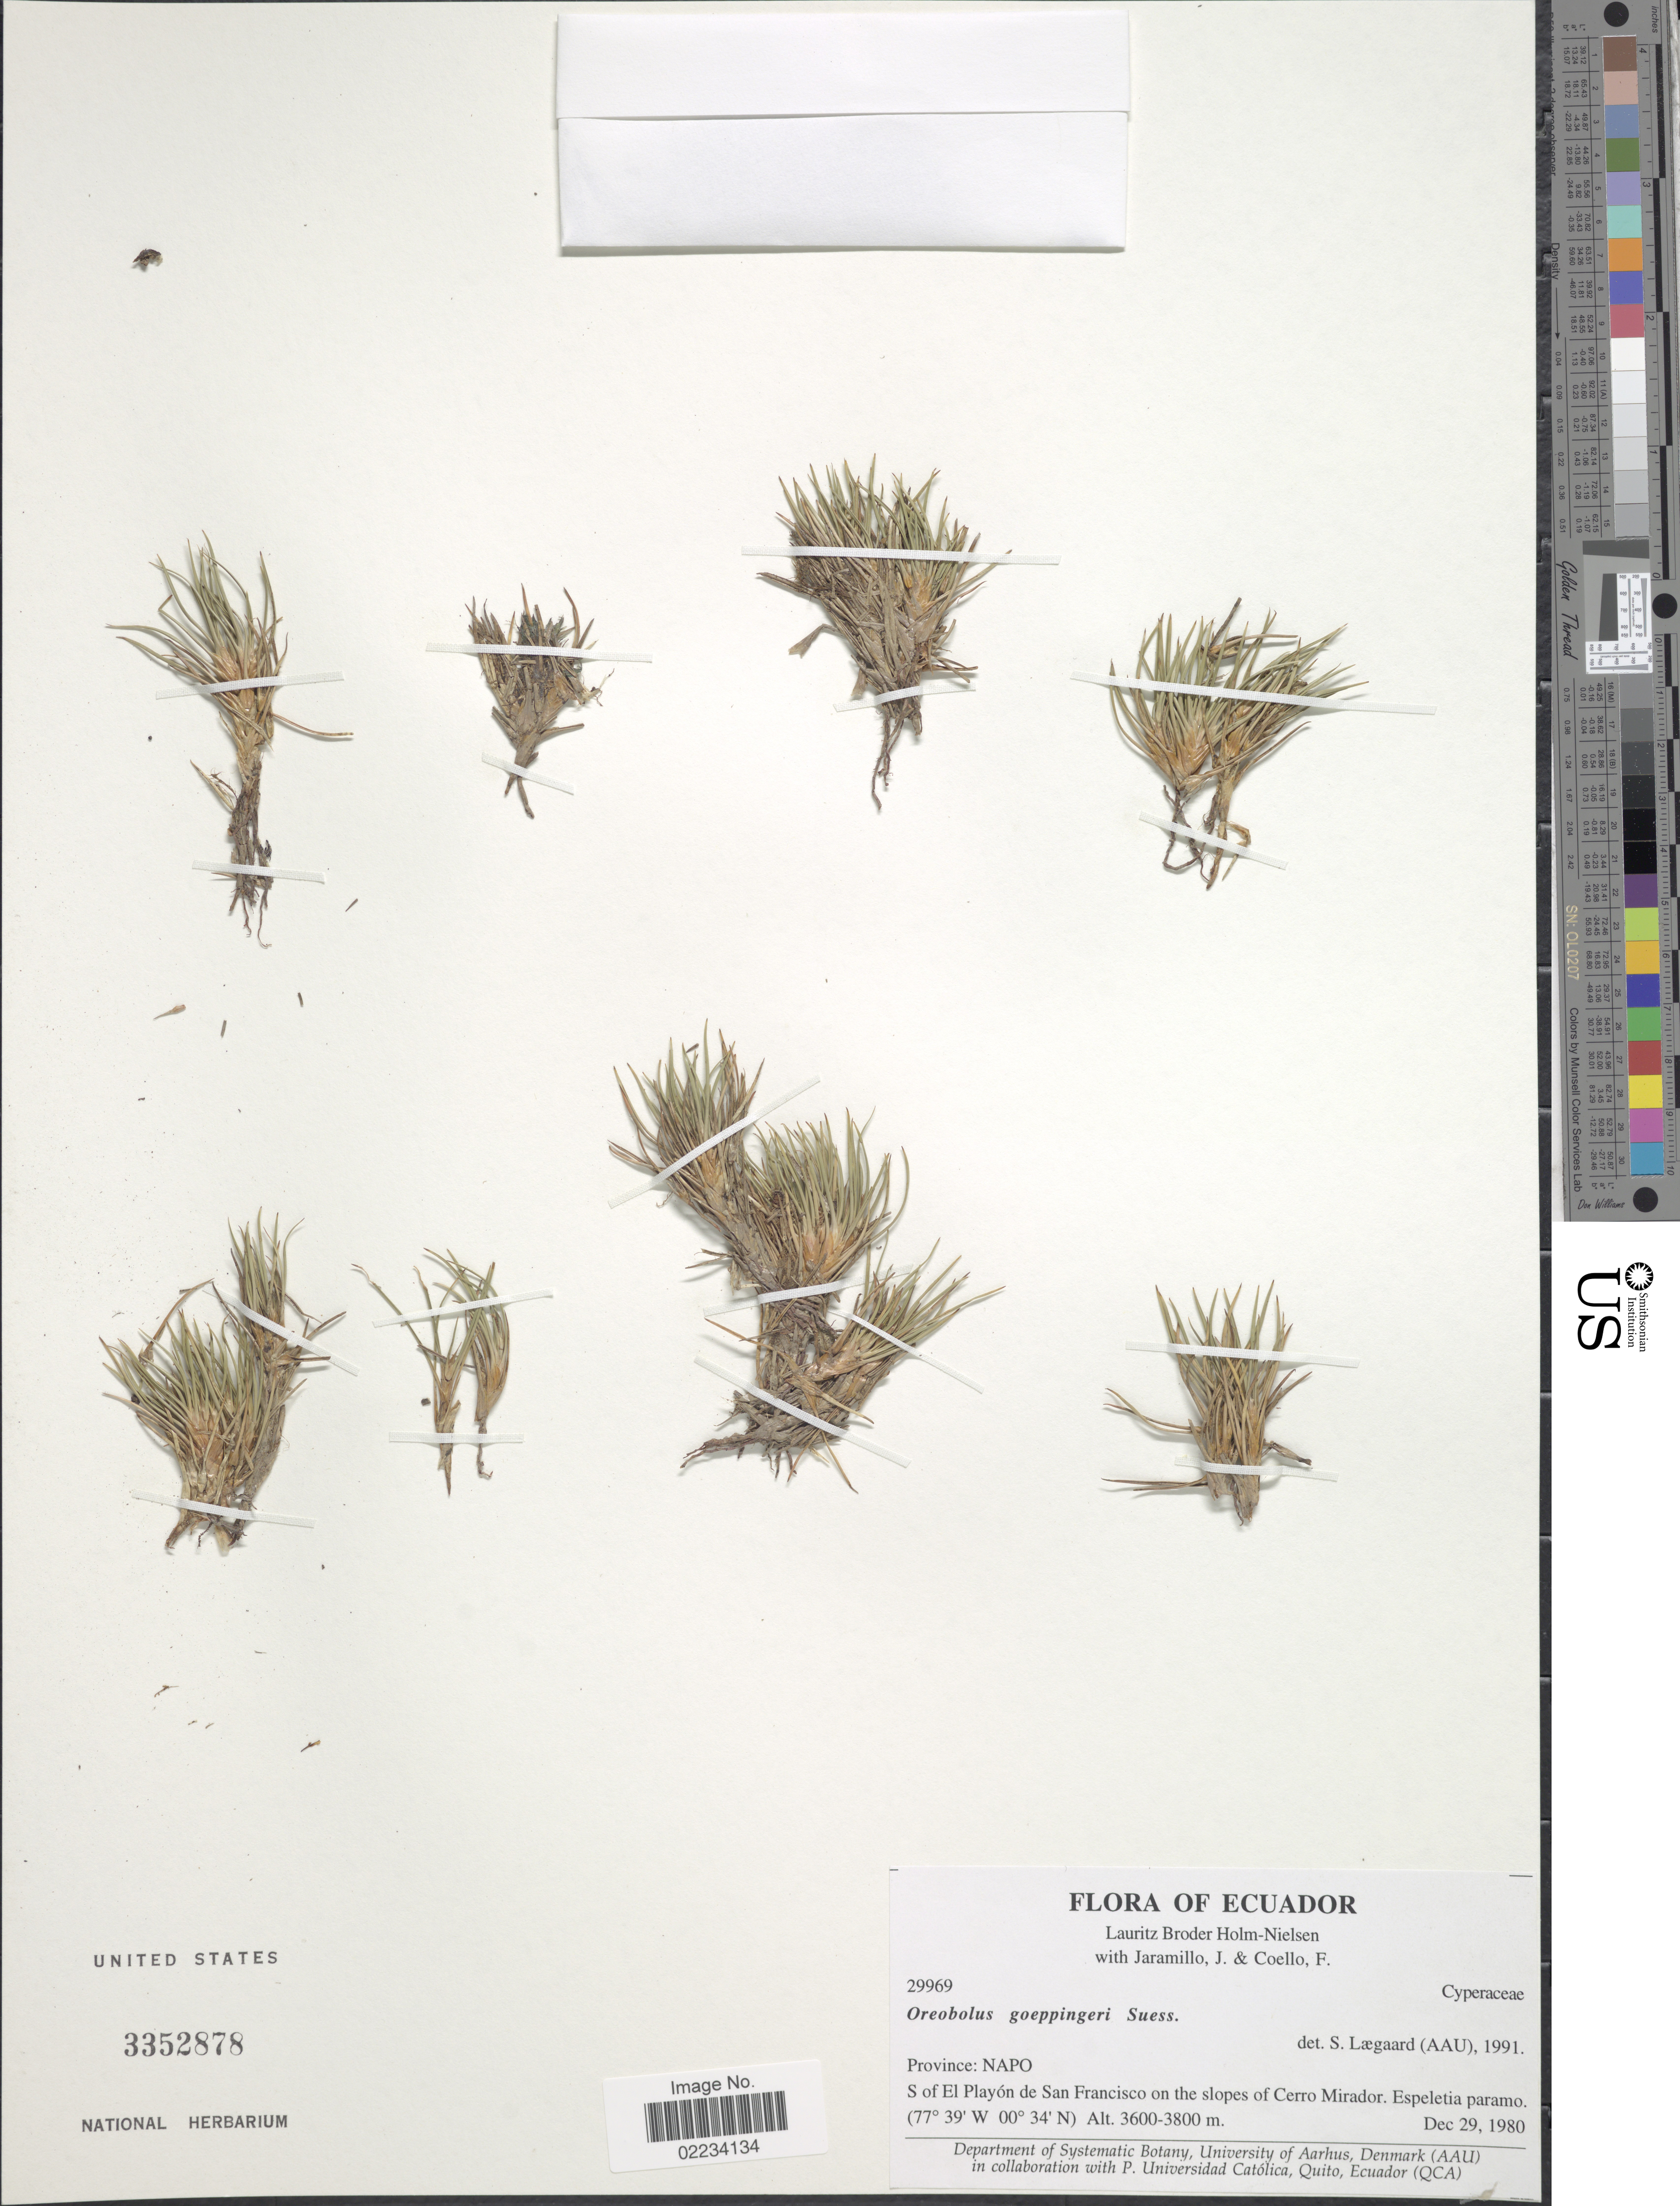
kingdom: Plantae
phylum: Tracheophyta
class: Liliopsida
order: Poales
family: Cyperaceae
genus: Oreobolus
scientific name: Oreobolus goeppingeri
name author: Suess.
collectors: L. B. Holm-Nielsen, J. Jaramillo & F. Coello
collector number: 29969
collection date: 1980-12-29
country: Ecuador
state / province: Napo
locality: S of El Playón de San Francisco on the slopes of Cerro Mirador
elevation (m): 3600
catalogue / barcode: US 3352878